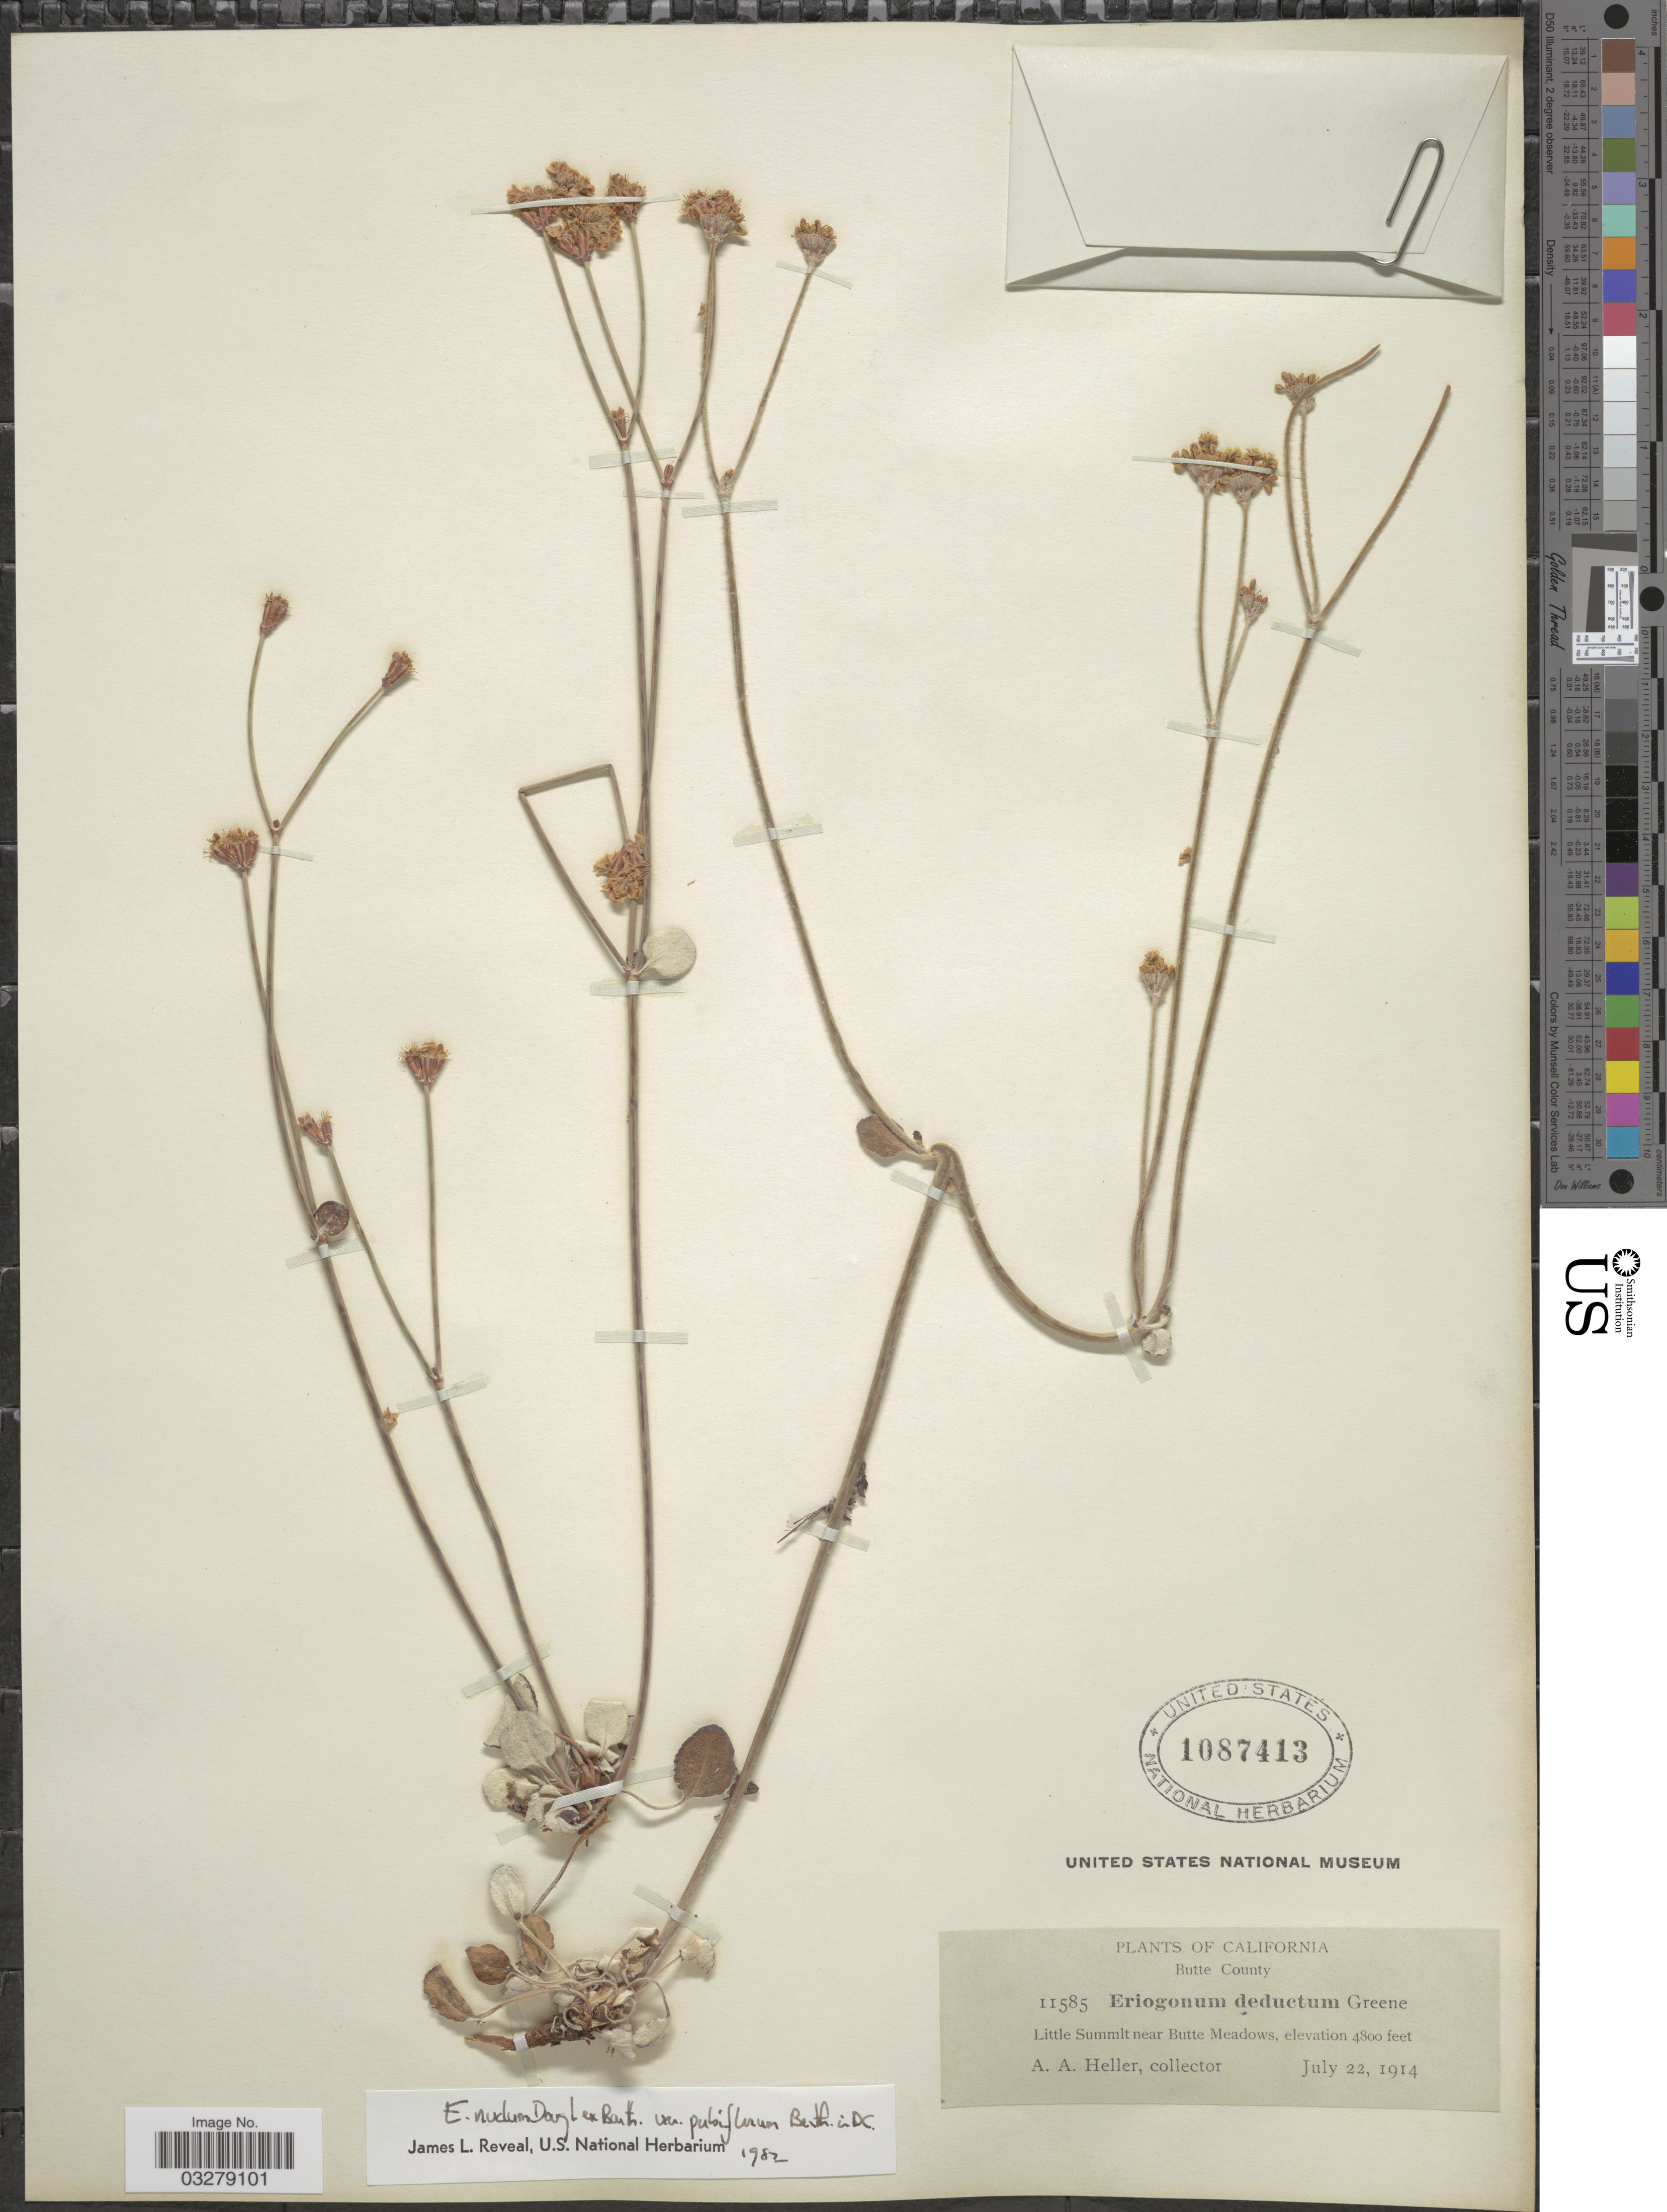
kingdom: Plantae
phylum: Tracheophyta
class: Magnoliopsida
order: Caryophyllales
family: Polygonaceae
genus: Eriogonum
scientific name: Eriogonum nudum var. pubiflorum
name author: Benth. in DC.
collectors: A. A. Heller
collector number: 11585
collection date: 1914-07-22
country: United States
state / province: California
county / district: Butte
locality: Butte County. Little Summit near Butte Meadows.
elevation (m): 1463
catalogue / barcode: US 1087413